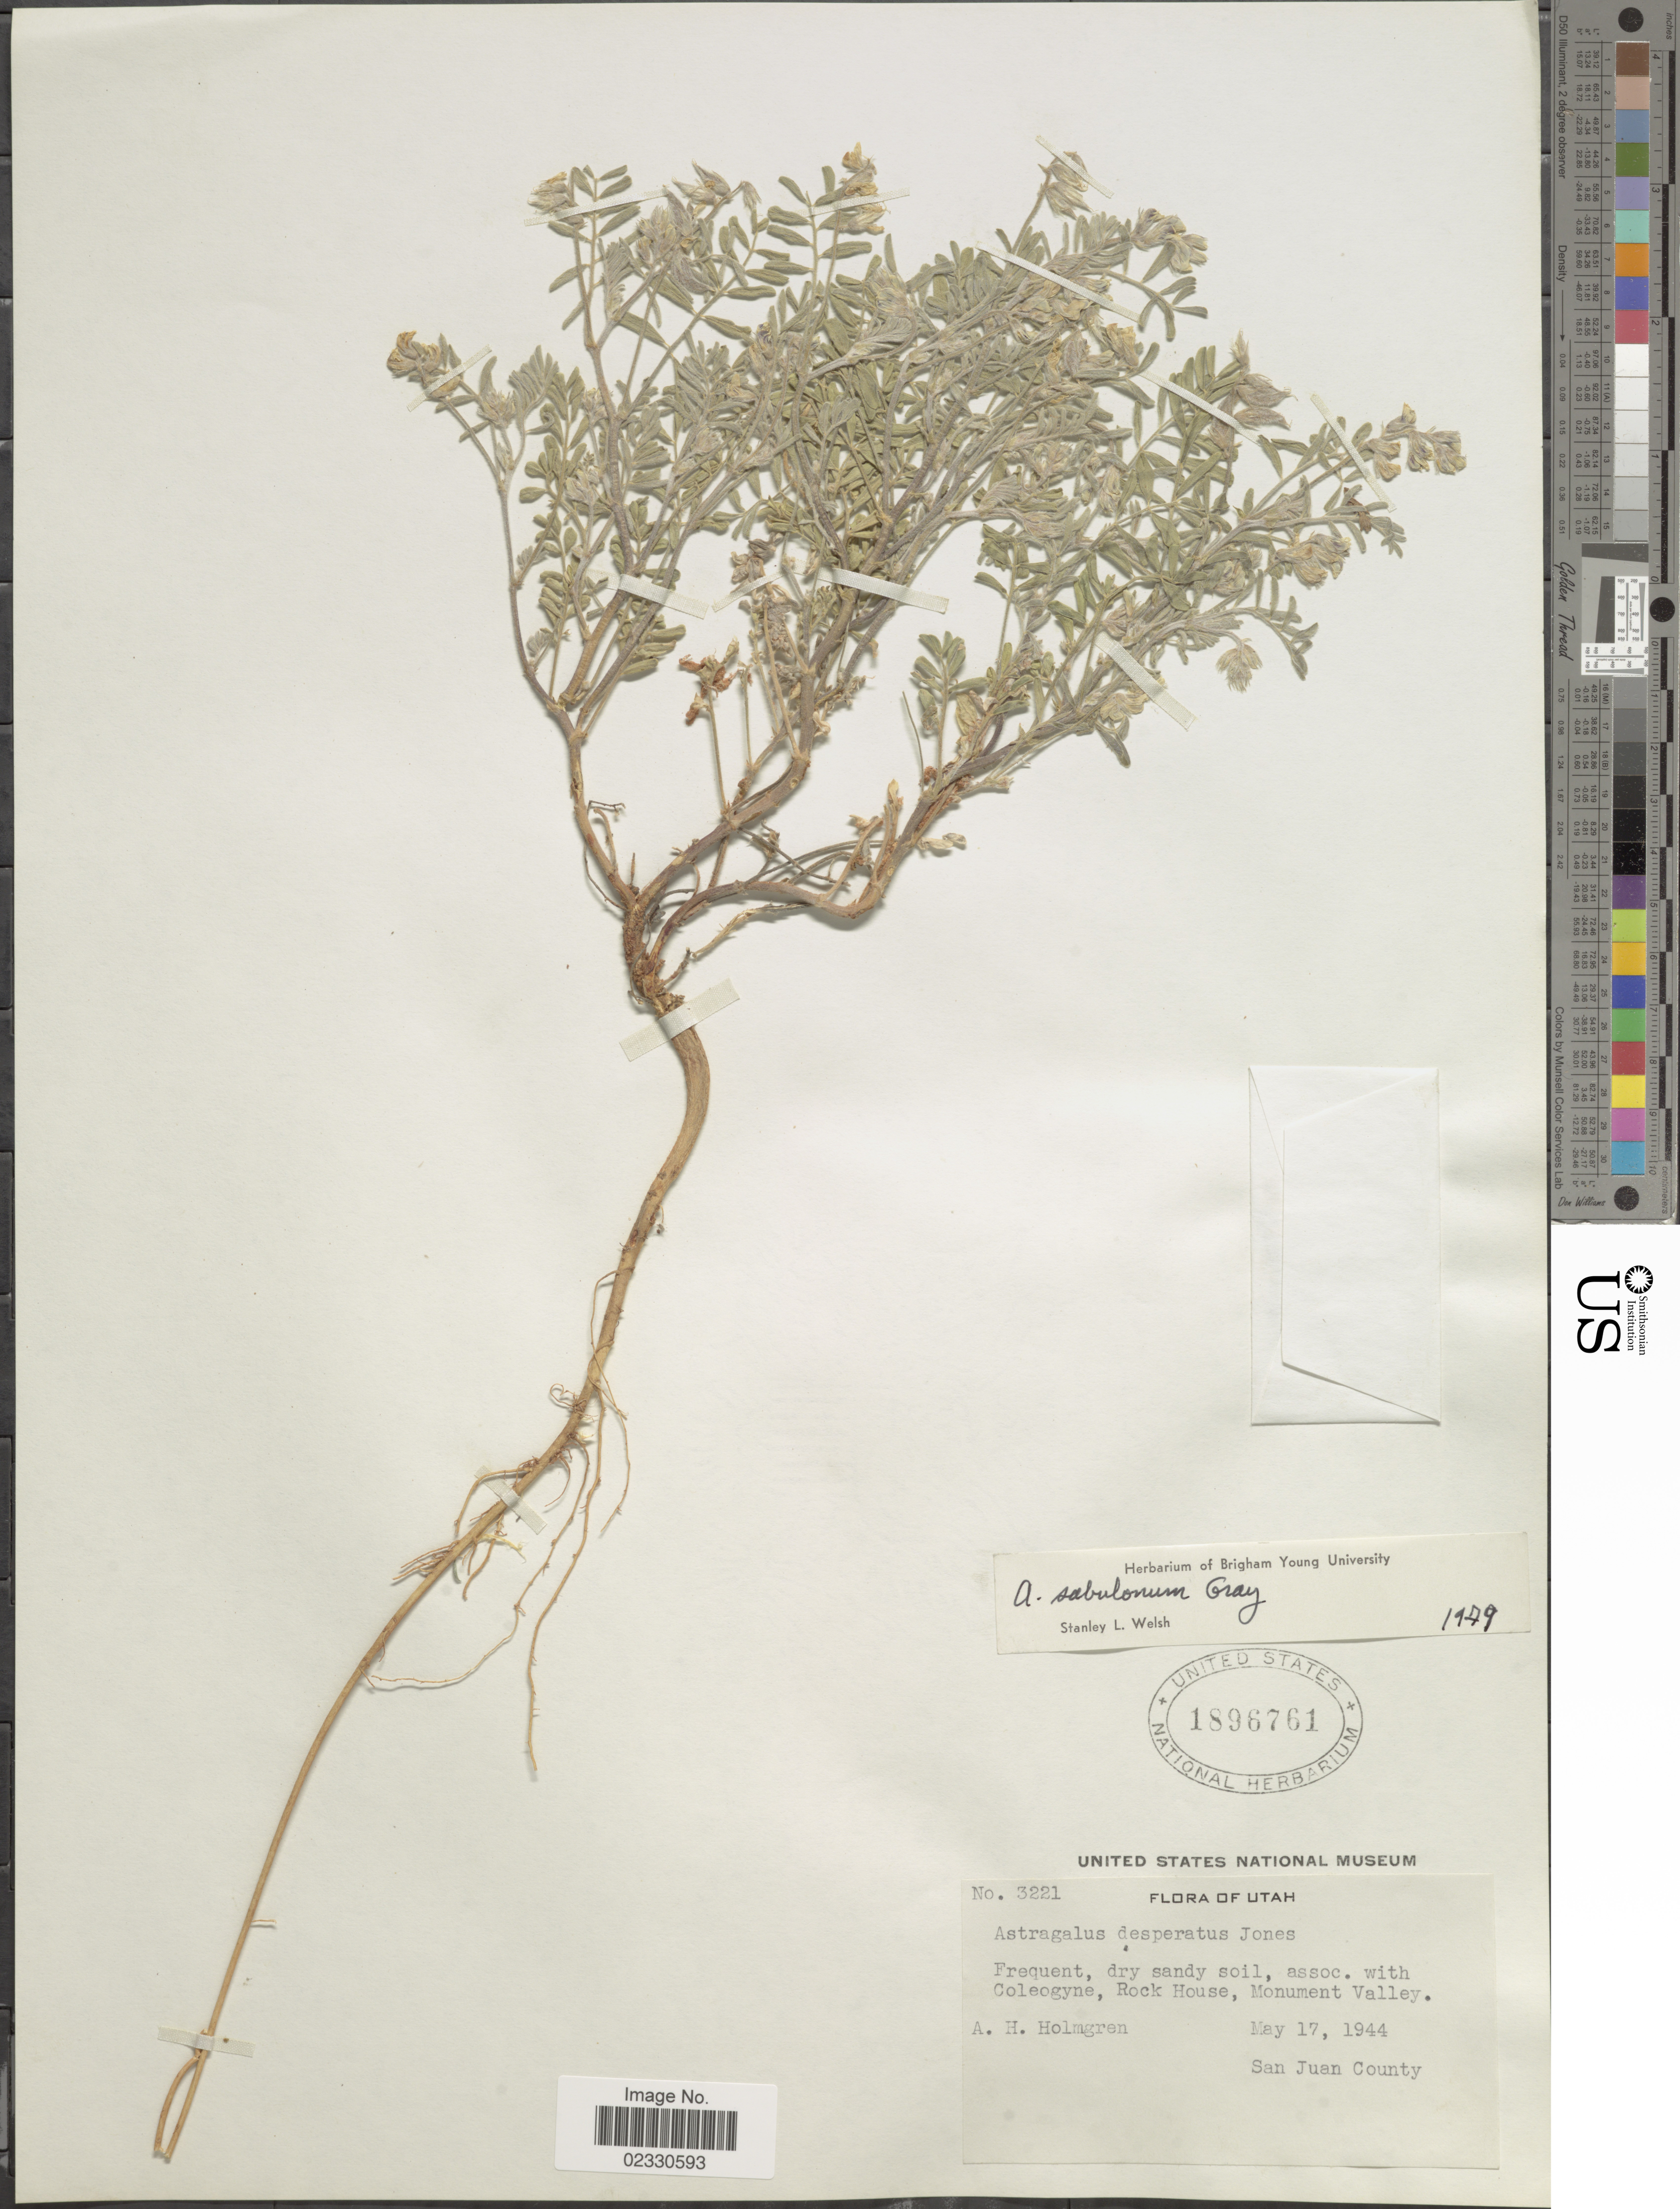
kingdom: Plantae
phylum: Tracheophyta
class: Magnoliopsida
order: Fabales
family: Fabaceae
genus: Astragalus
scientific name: Astragalus desperatus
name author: M.E. Jones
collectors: A. H. Holmgren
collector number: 3221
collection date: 1944-05-17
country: United States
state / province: Utah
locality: Rock House, Monument Valley, San Juan County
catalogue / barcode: US 1896761